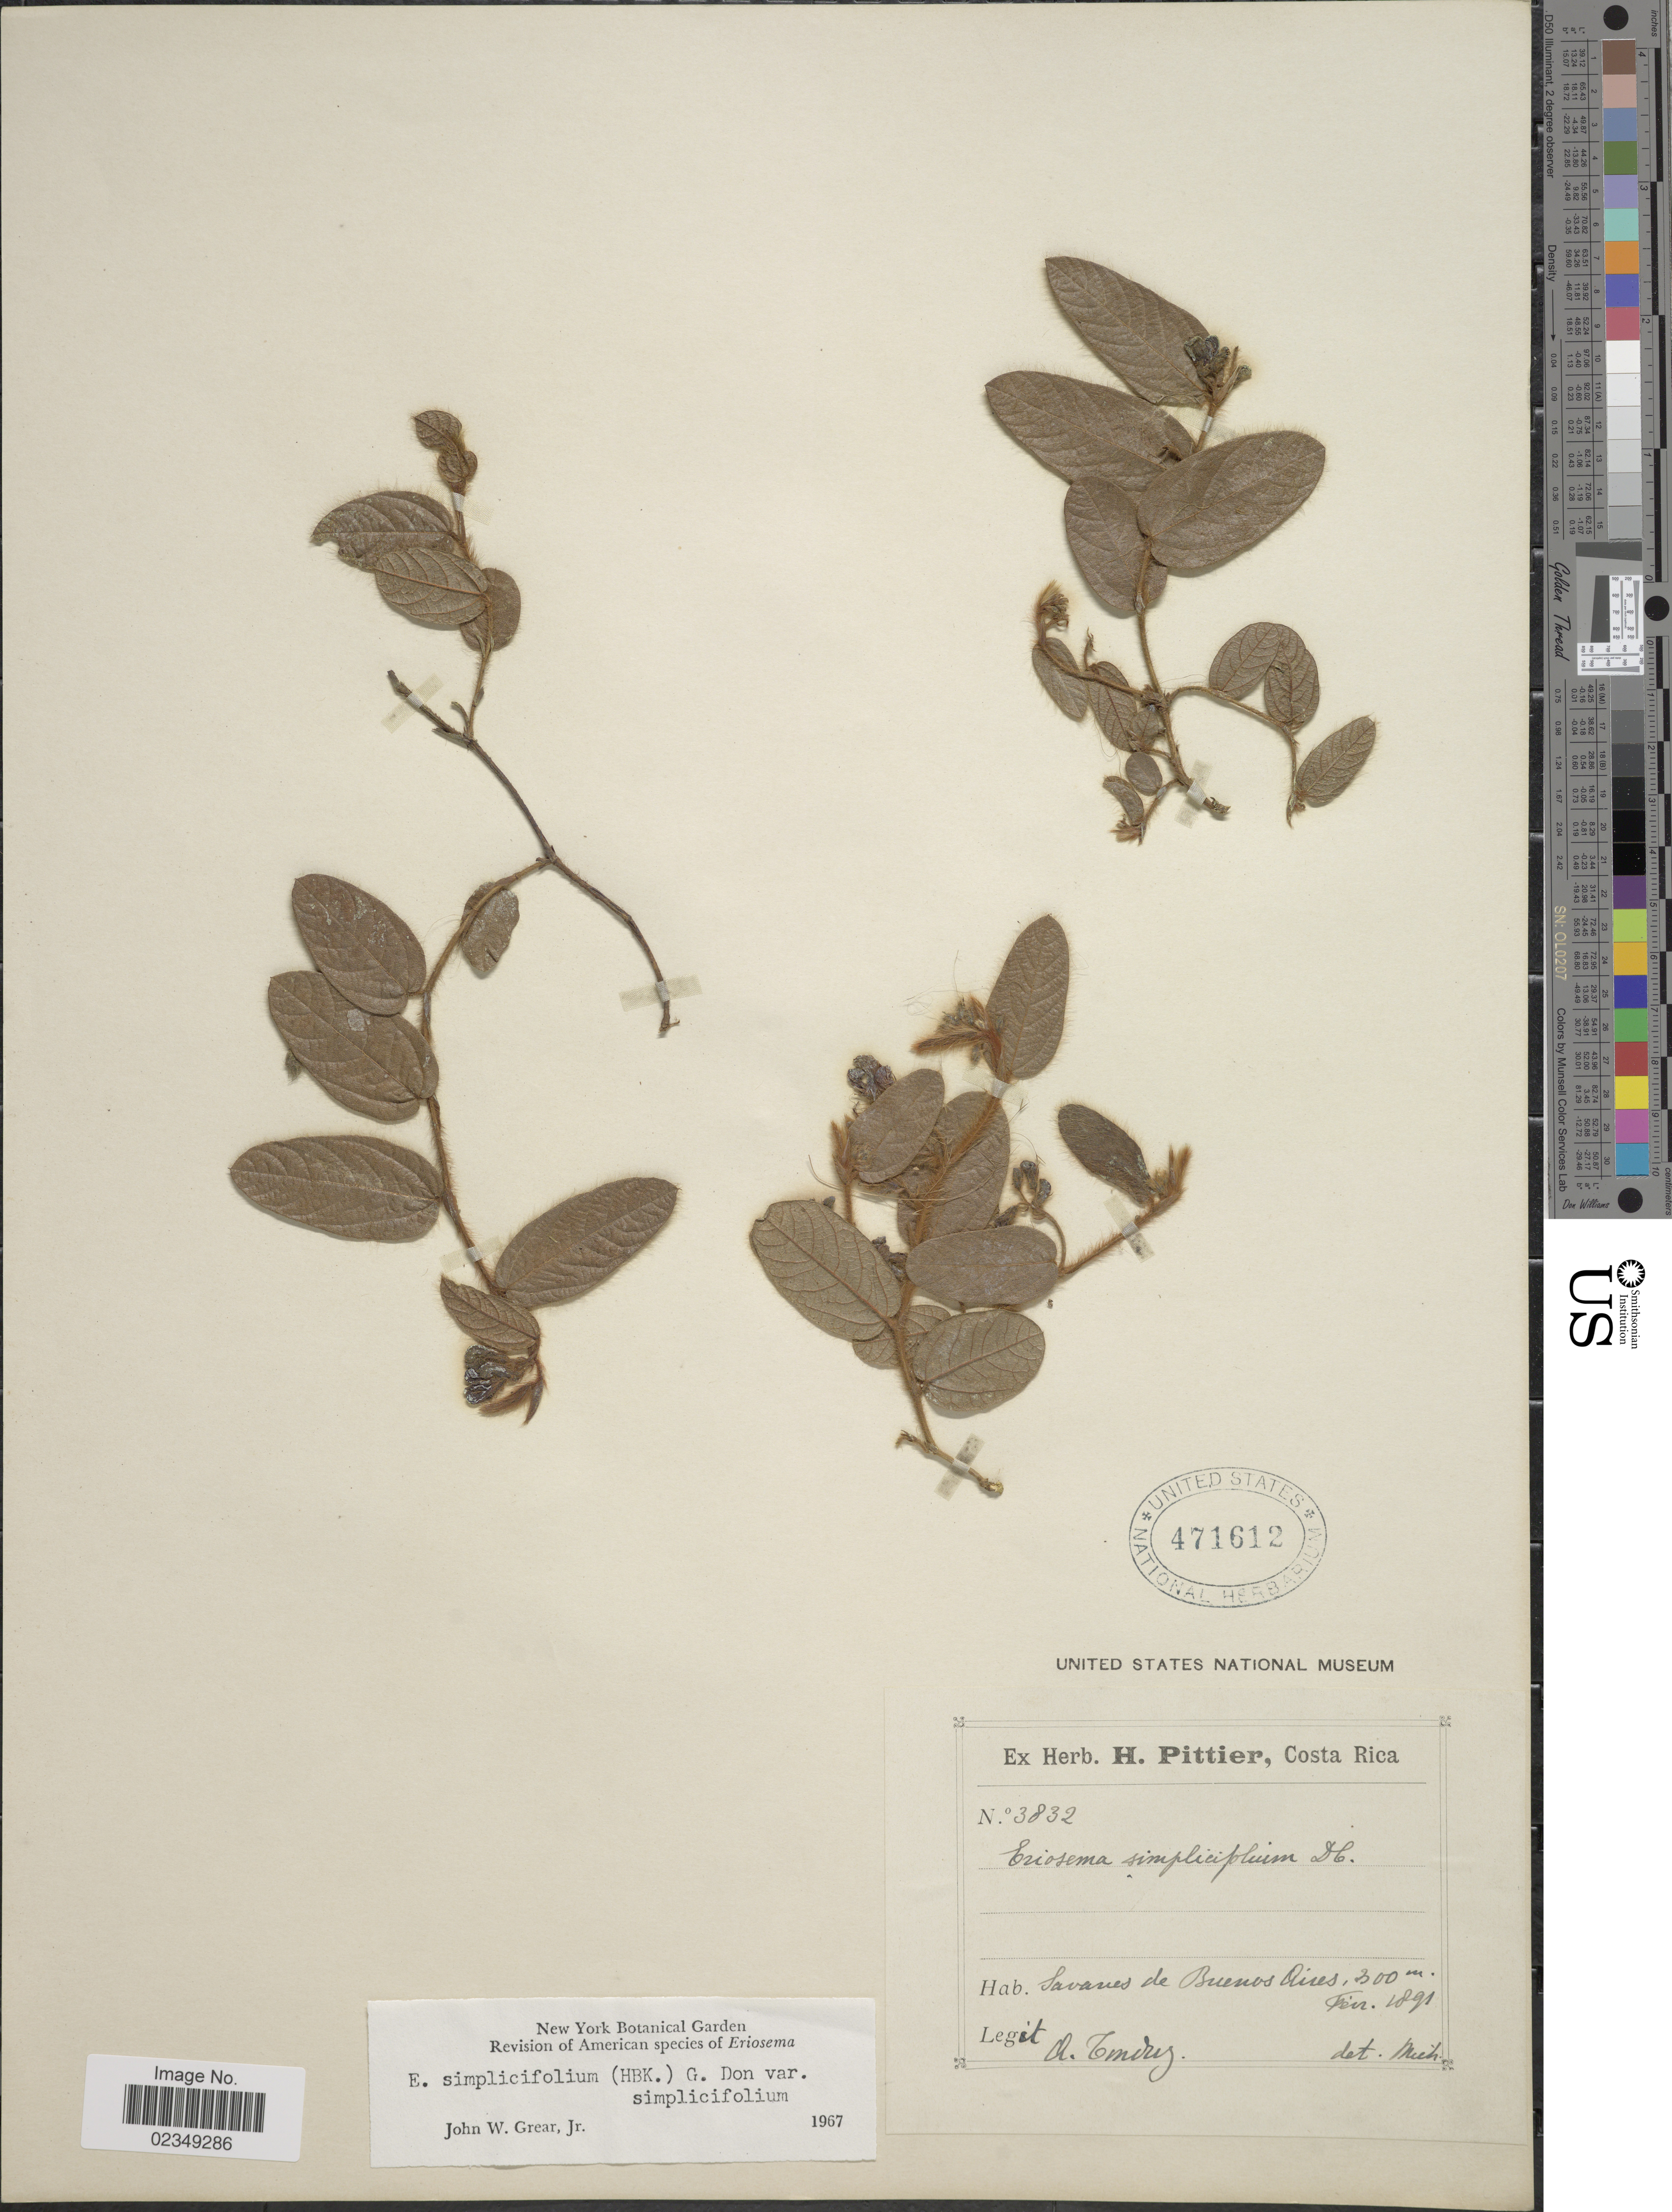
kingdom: Plantae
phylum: Tracheophyta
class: Magnoliopsida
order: Fabales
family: Fabaceae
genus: Eriosema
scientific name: Eriosema simplicifolium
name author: (Kunth) G. Don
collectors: A. Tonduz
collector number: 3832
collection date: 1891-02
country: Costa Rica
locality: Savanes de Buenos Aires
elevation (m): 300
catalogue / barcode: US 471612